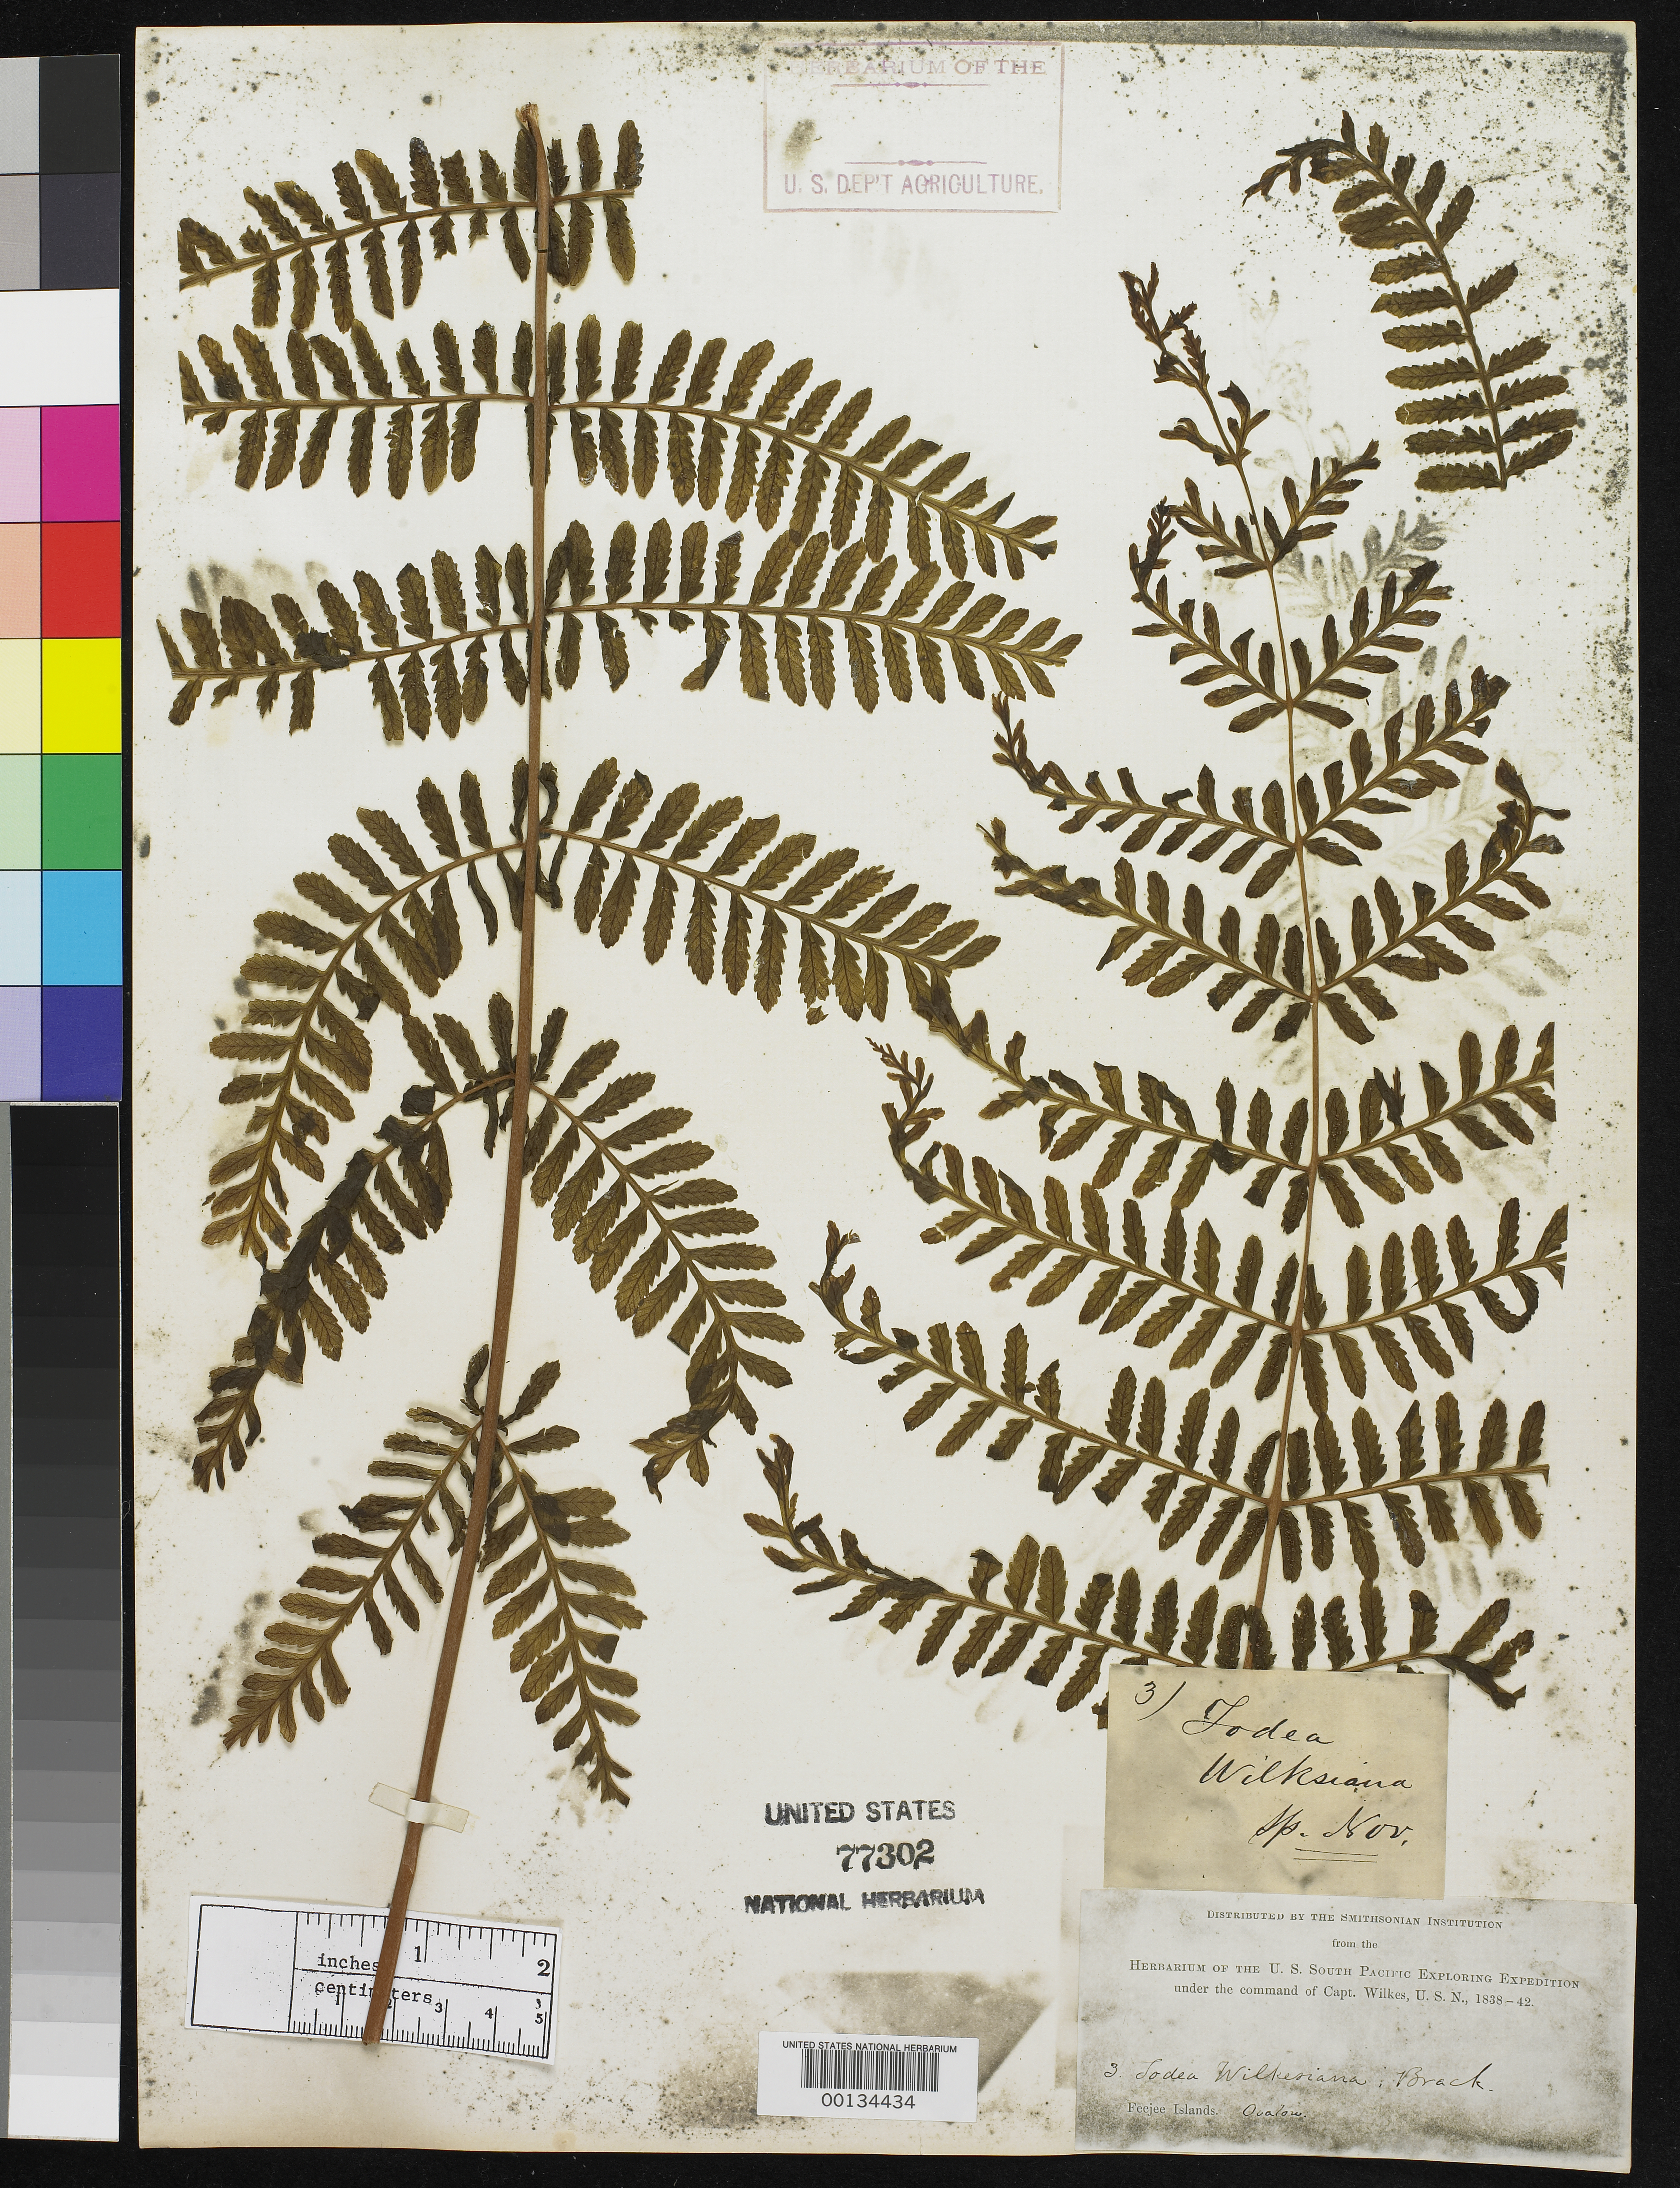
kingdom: Plantae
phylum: Tracheophyta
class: Polypodiopsida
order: Osmundales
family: Osmundaceae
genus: Todea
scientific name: Todea wilkesiana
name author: Brack. in Wilkes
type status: Lectotype; Original Material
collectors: W. D. Brackenridge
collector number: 3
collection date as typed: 1838 to -- --- 1842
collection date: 1838/1842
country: Fiji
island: Ovalau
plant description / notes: Possibly original material or syntype, rather than holotype. Possibly lectotypified at some later date.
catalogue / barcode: US 77302